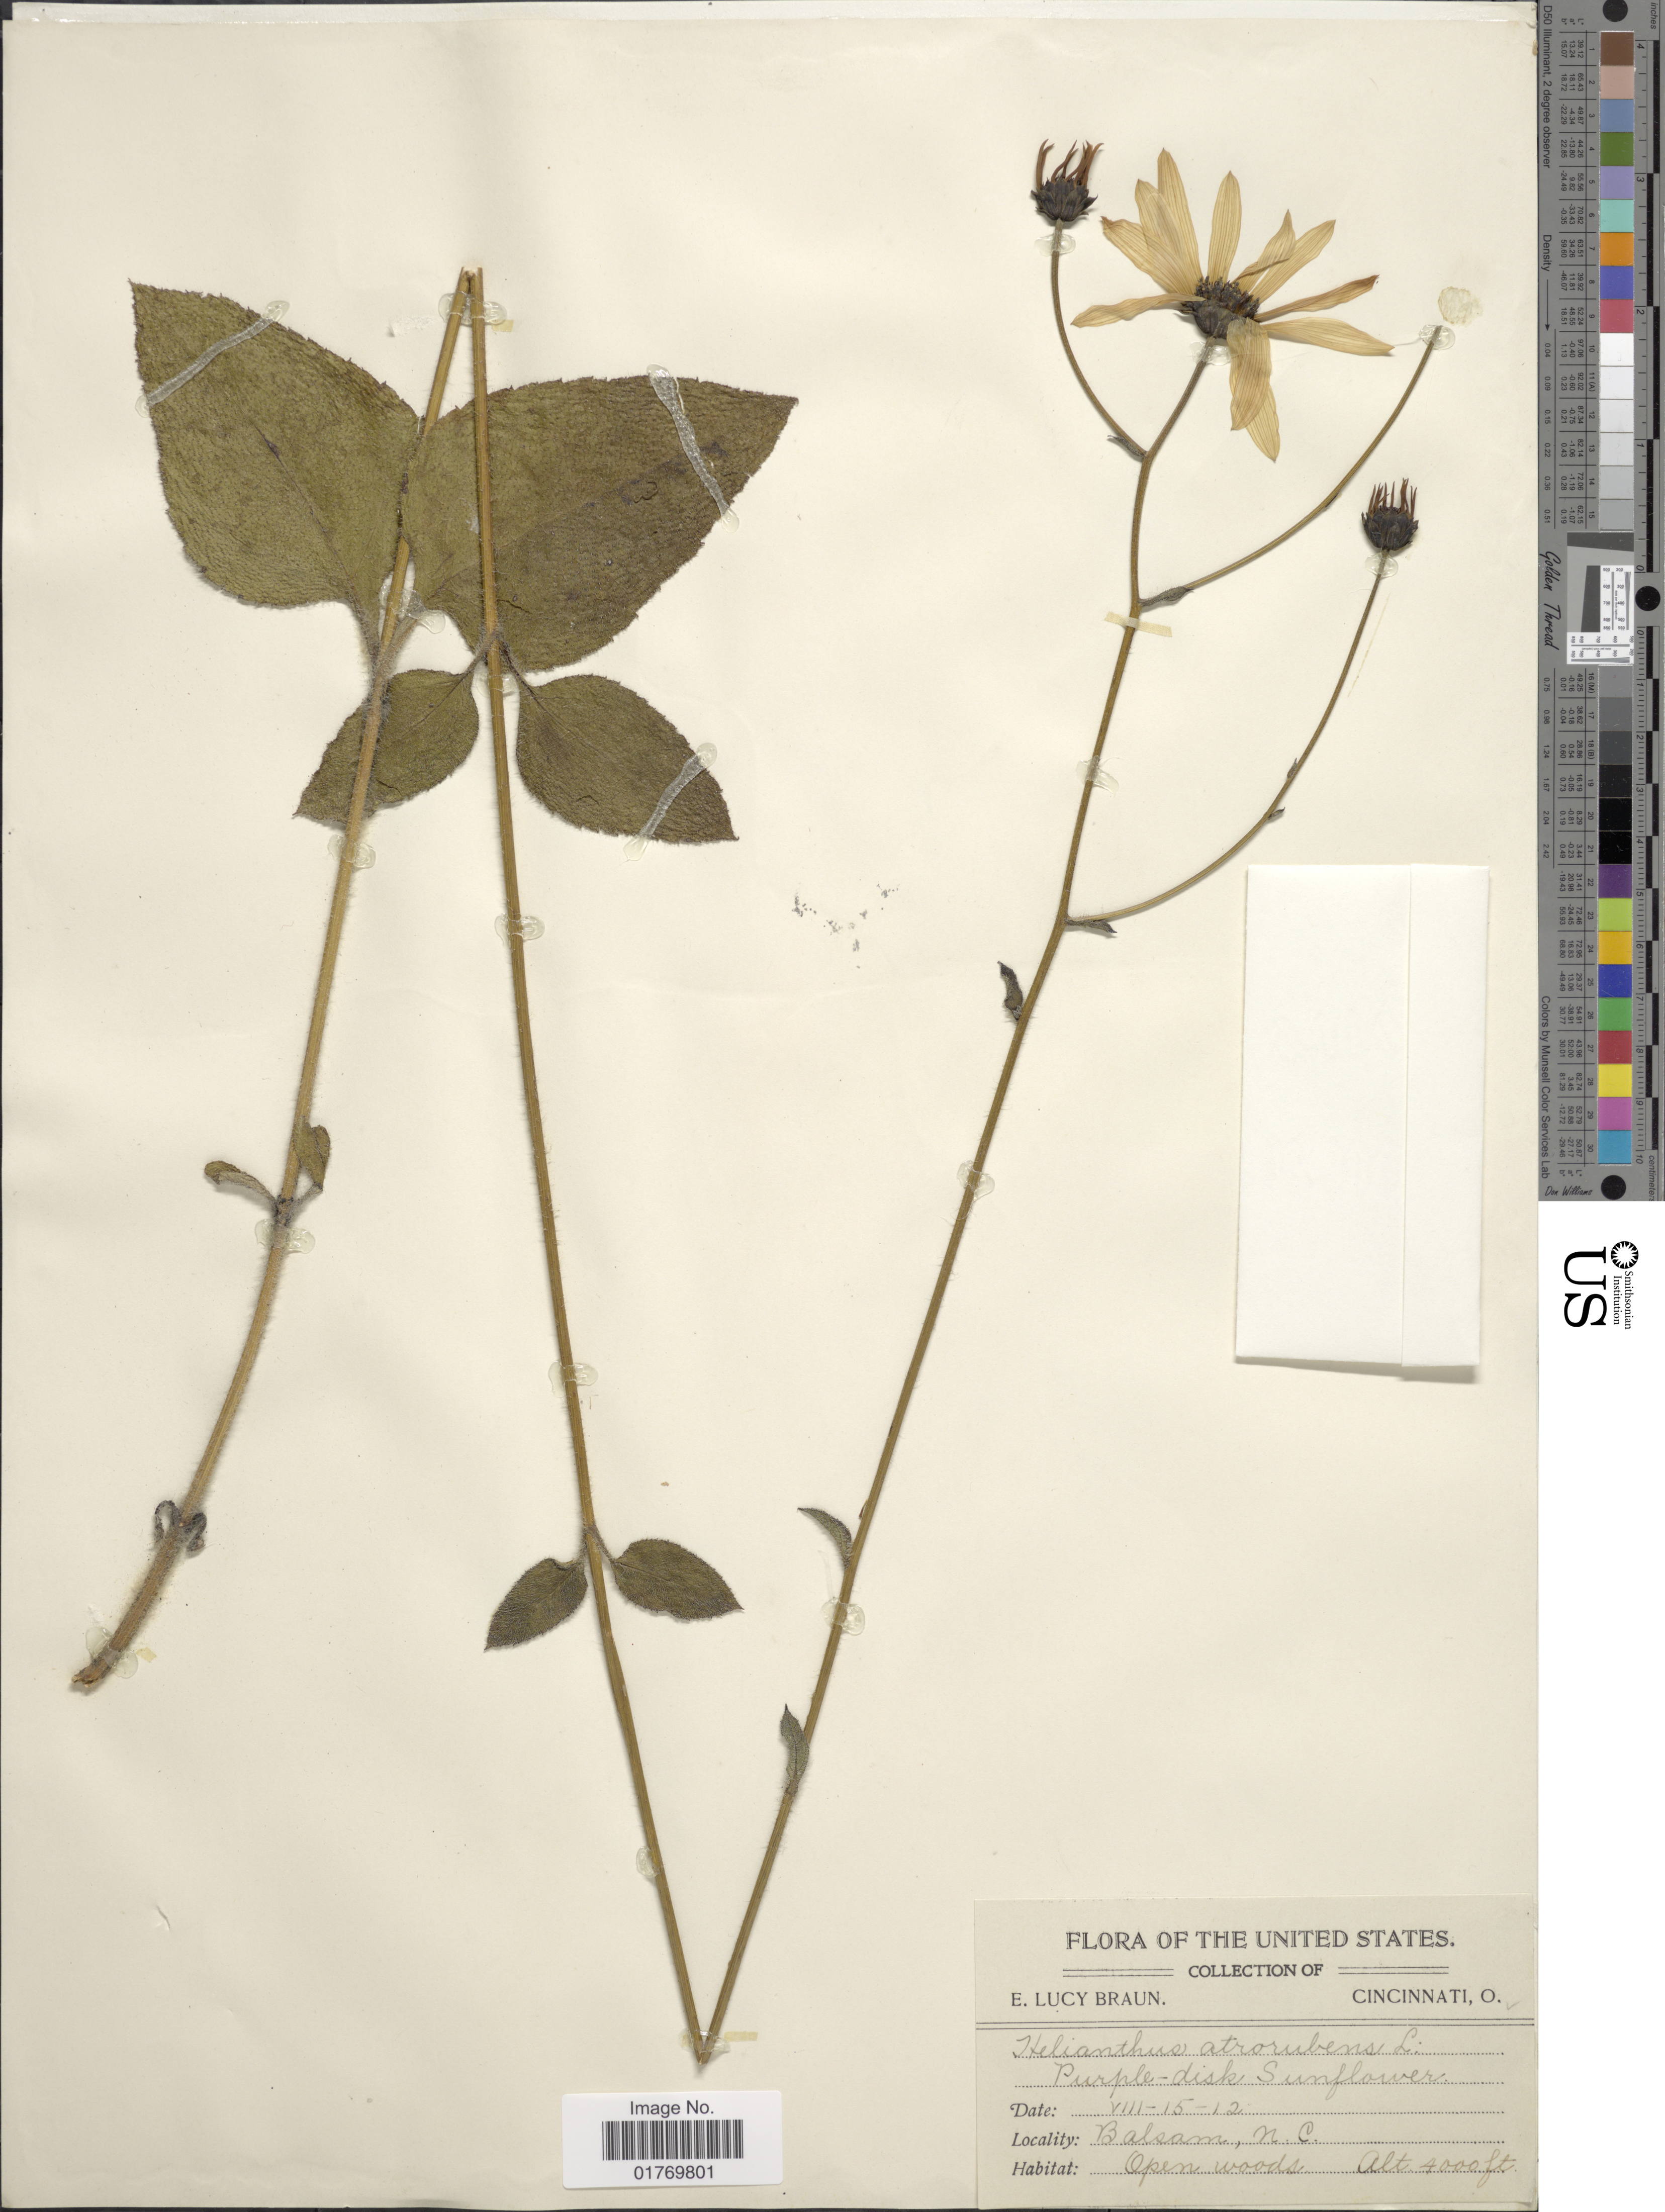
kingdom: Plantae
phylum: Tracheophyta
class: Magnoliopsida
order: Asterales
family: Asteraceae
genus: Helianthus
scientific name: Helianthus atrorubens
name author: L.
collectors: E. L. Braun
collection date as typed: Transcribed d/m/y: 15/8/12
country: United States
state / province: North Carolina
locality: Balsam, N. C.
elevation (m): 1219